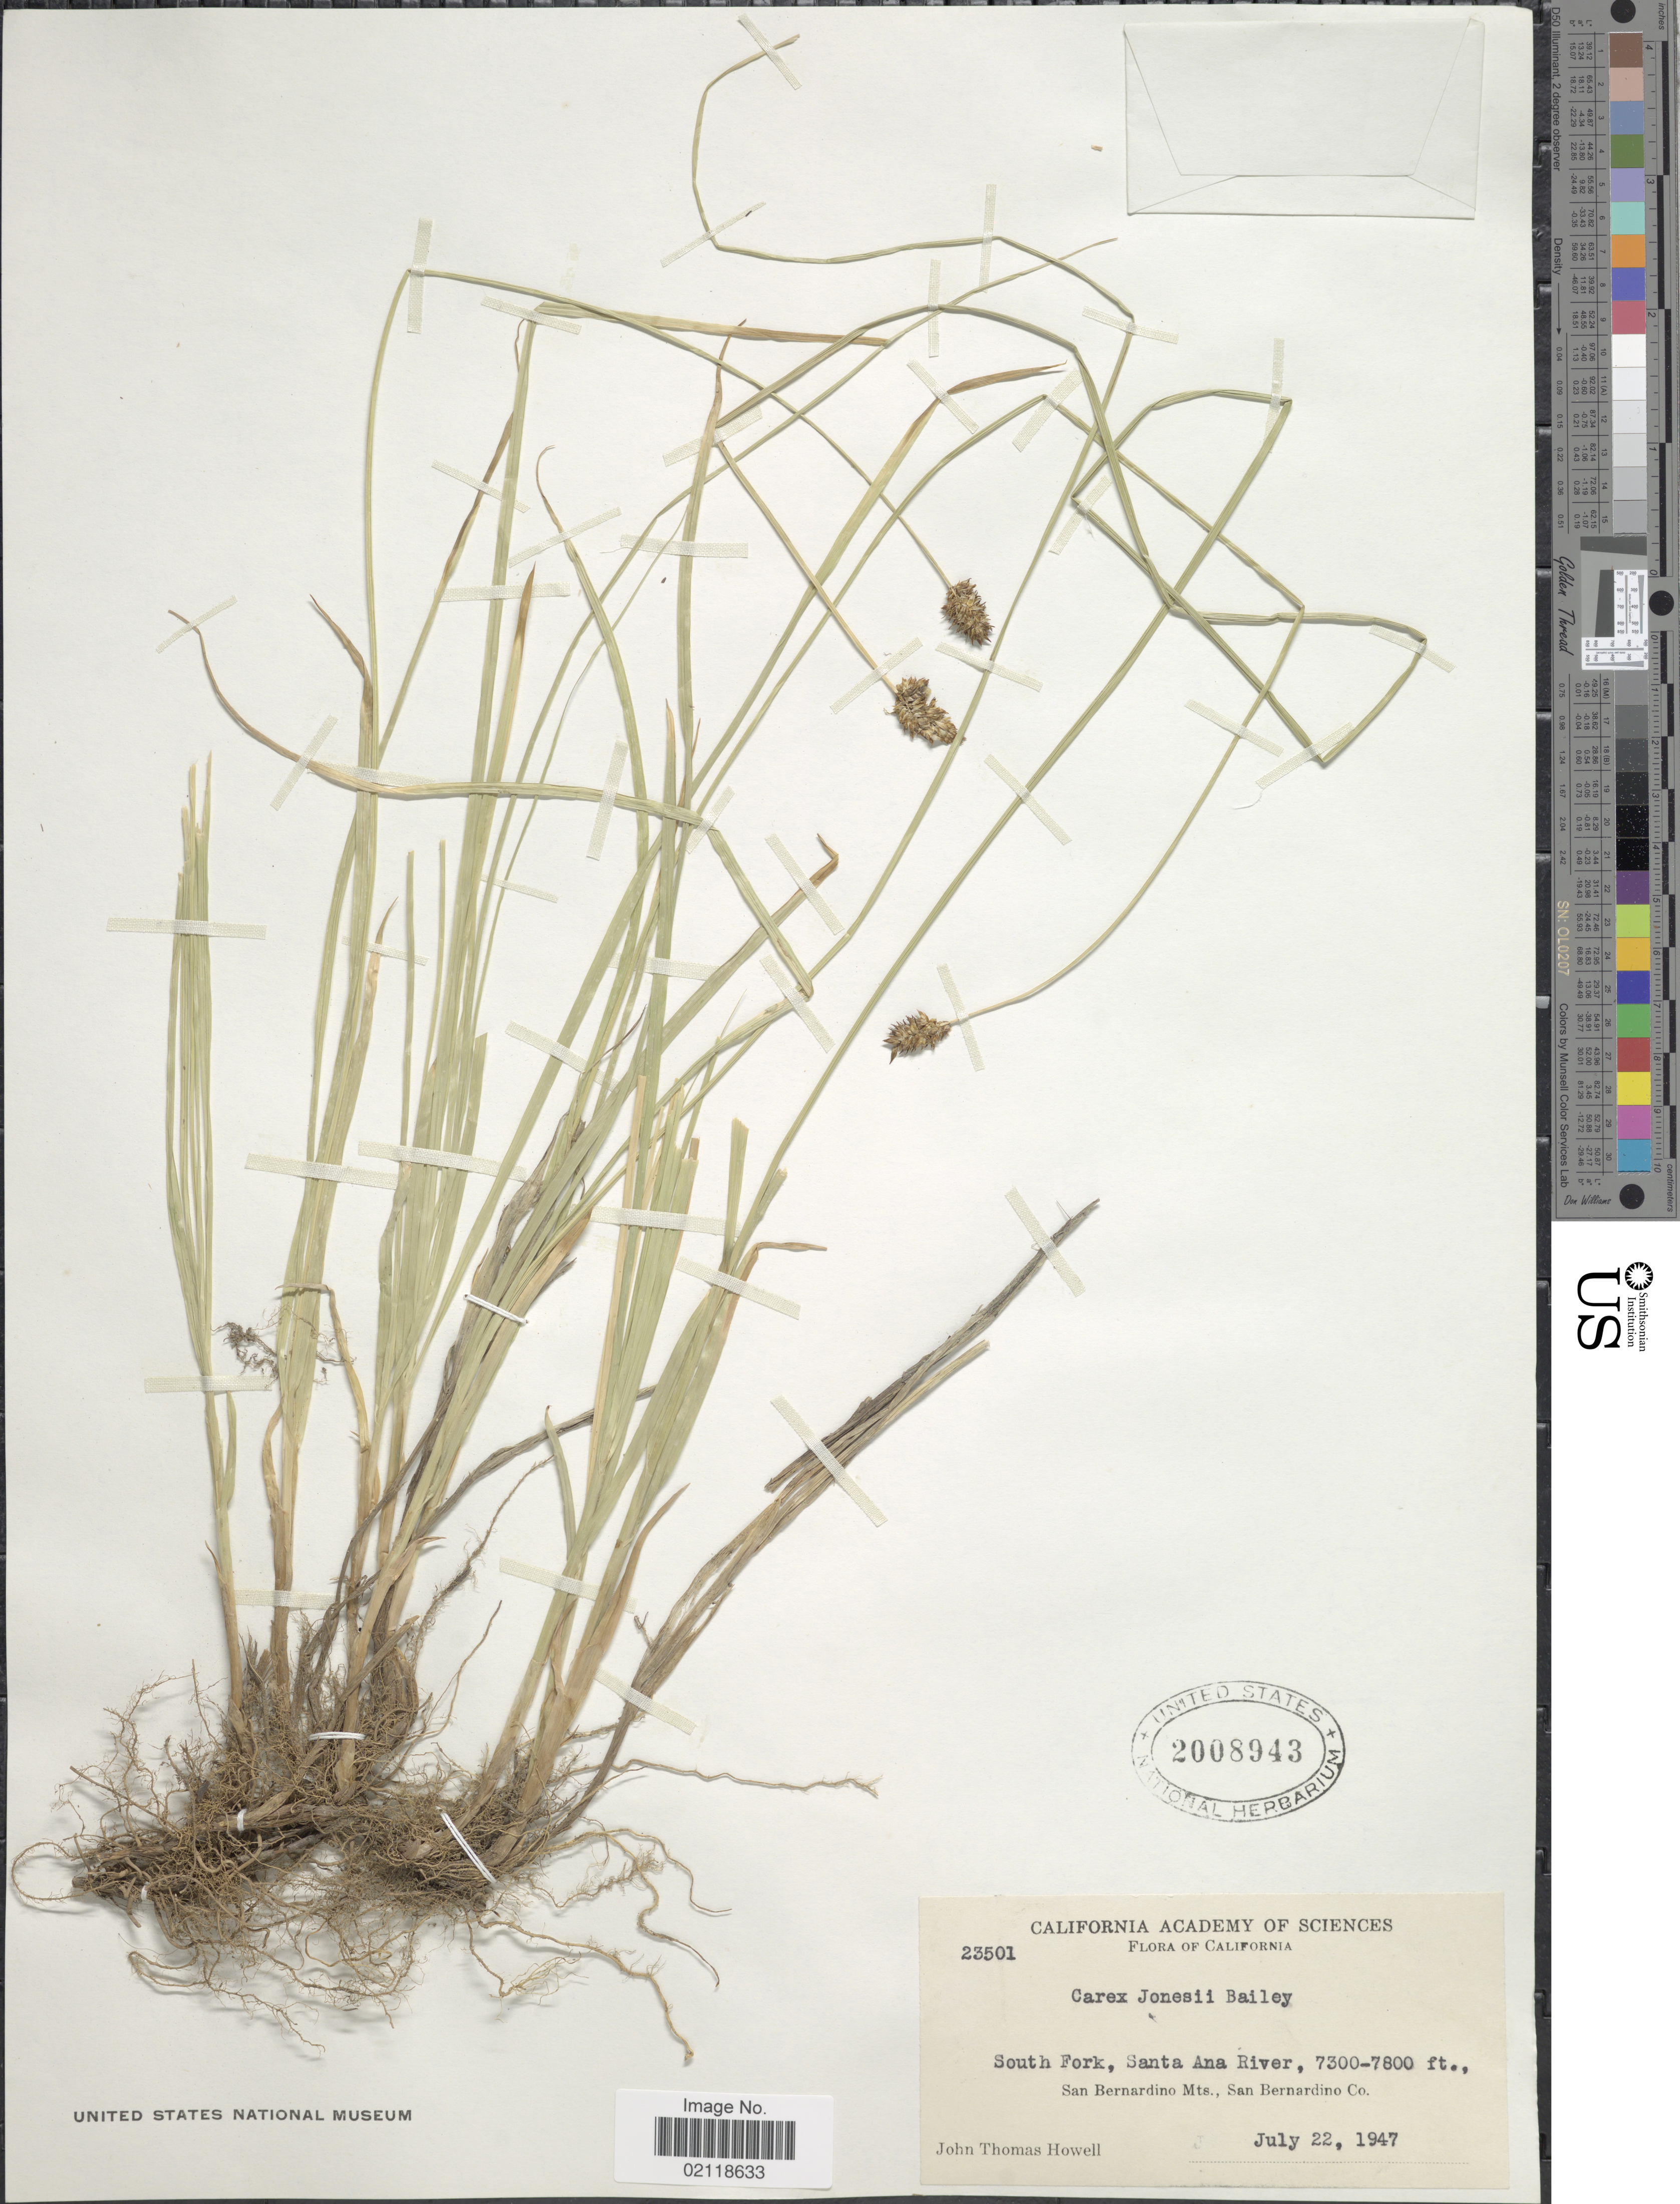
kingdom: Plantae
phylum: Tracheophyta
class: Liliopsida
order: Poales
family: Cyperaceae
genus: Carex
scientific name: Carex jonesii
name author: L.H. Bailey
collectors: J. T. Howell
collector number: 23501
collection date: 1947-07-22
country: United States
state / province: California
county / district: San Bernardino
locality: South Fork, Santa Ana River, San Bernardino Mts., San Bernardino Co.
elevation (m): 2225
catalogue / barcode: US 2008943